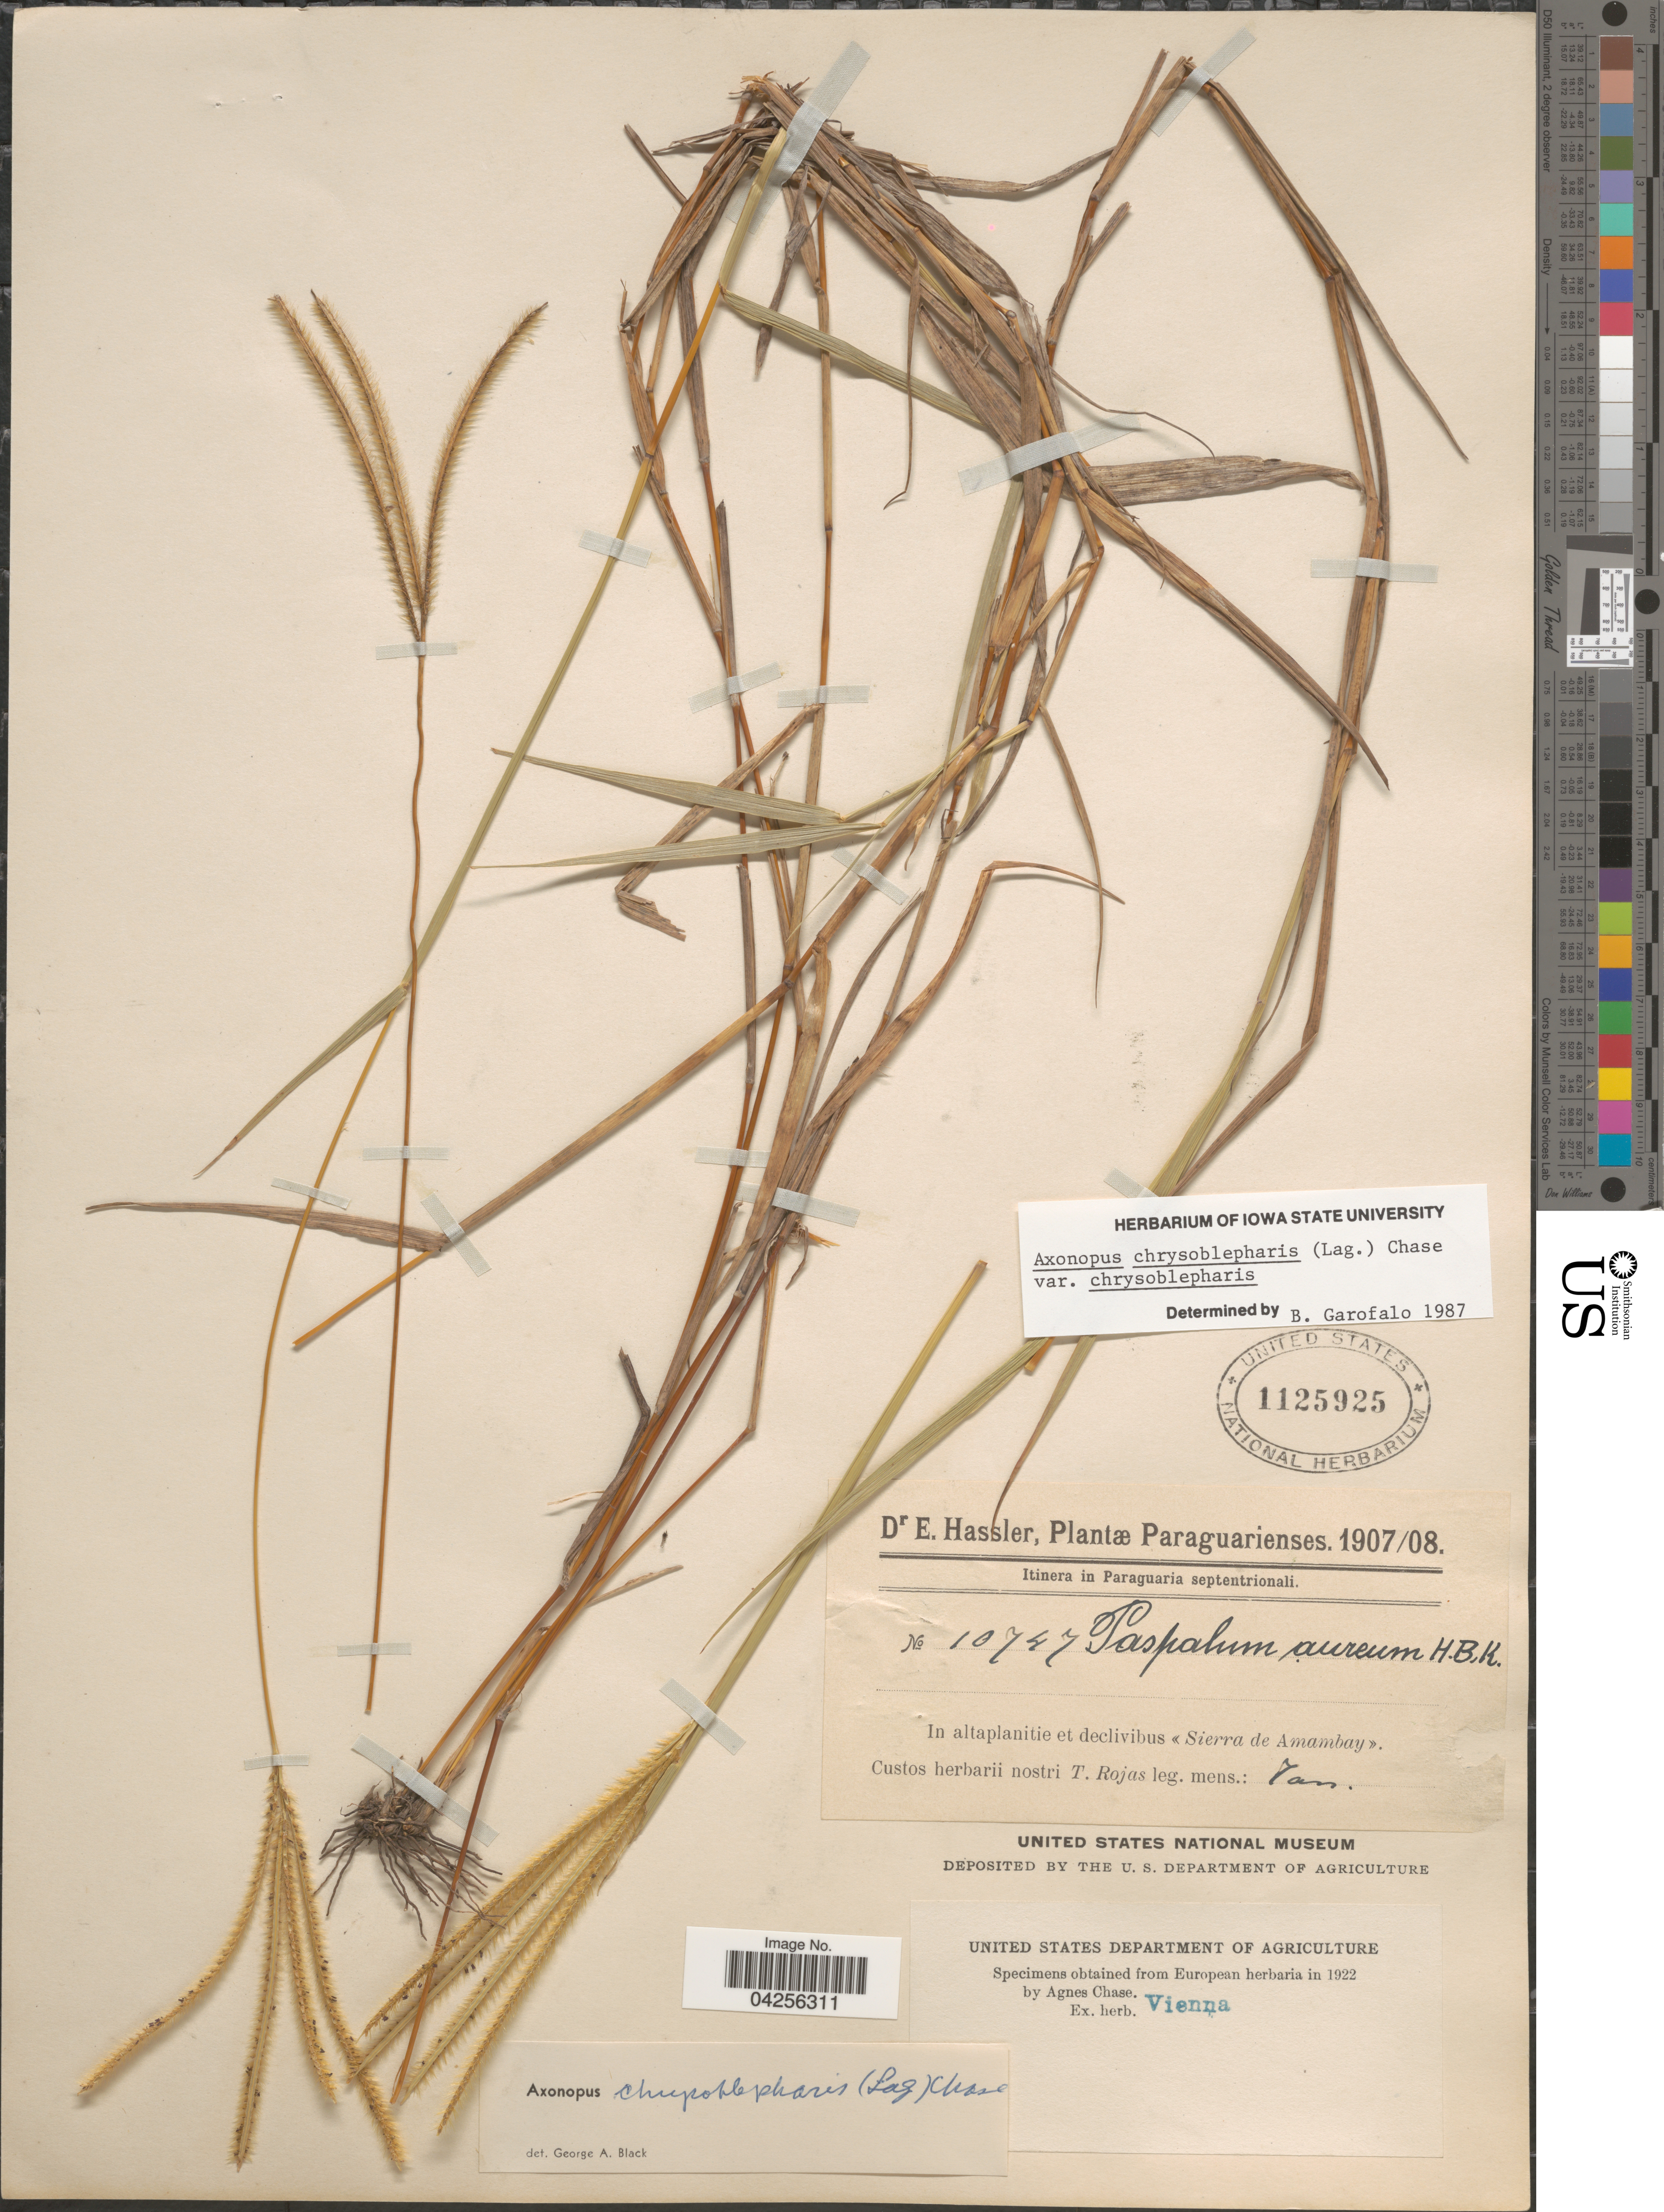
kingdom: Plantae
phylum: Tracheophyta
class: Liliopsida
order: Poales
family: Poaceae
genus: Axonopus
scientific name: Axonopus chrysoblepharis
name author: (Lag.) Chase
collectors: T. Rojas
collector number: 10747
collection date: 1907-01/1908-01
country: Paraguay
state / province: Paraguari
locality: Itinera in Paraguaria septentrionali. In altaplanitie et declivibus «Sierra de Amambay».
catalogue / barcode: US 1125925